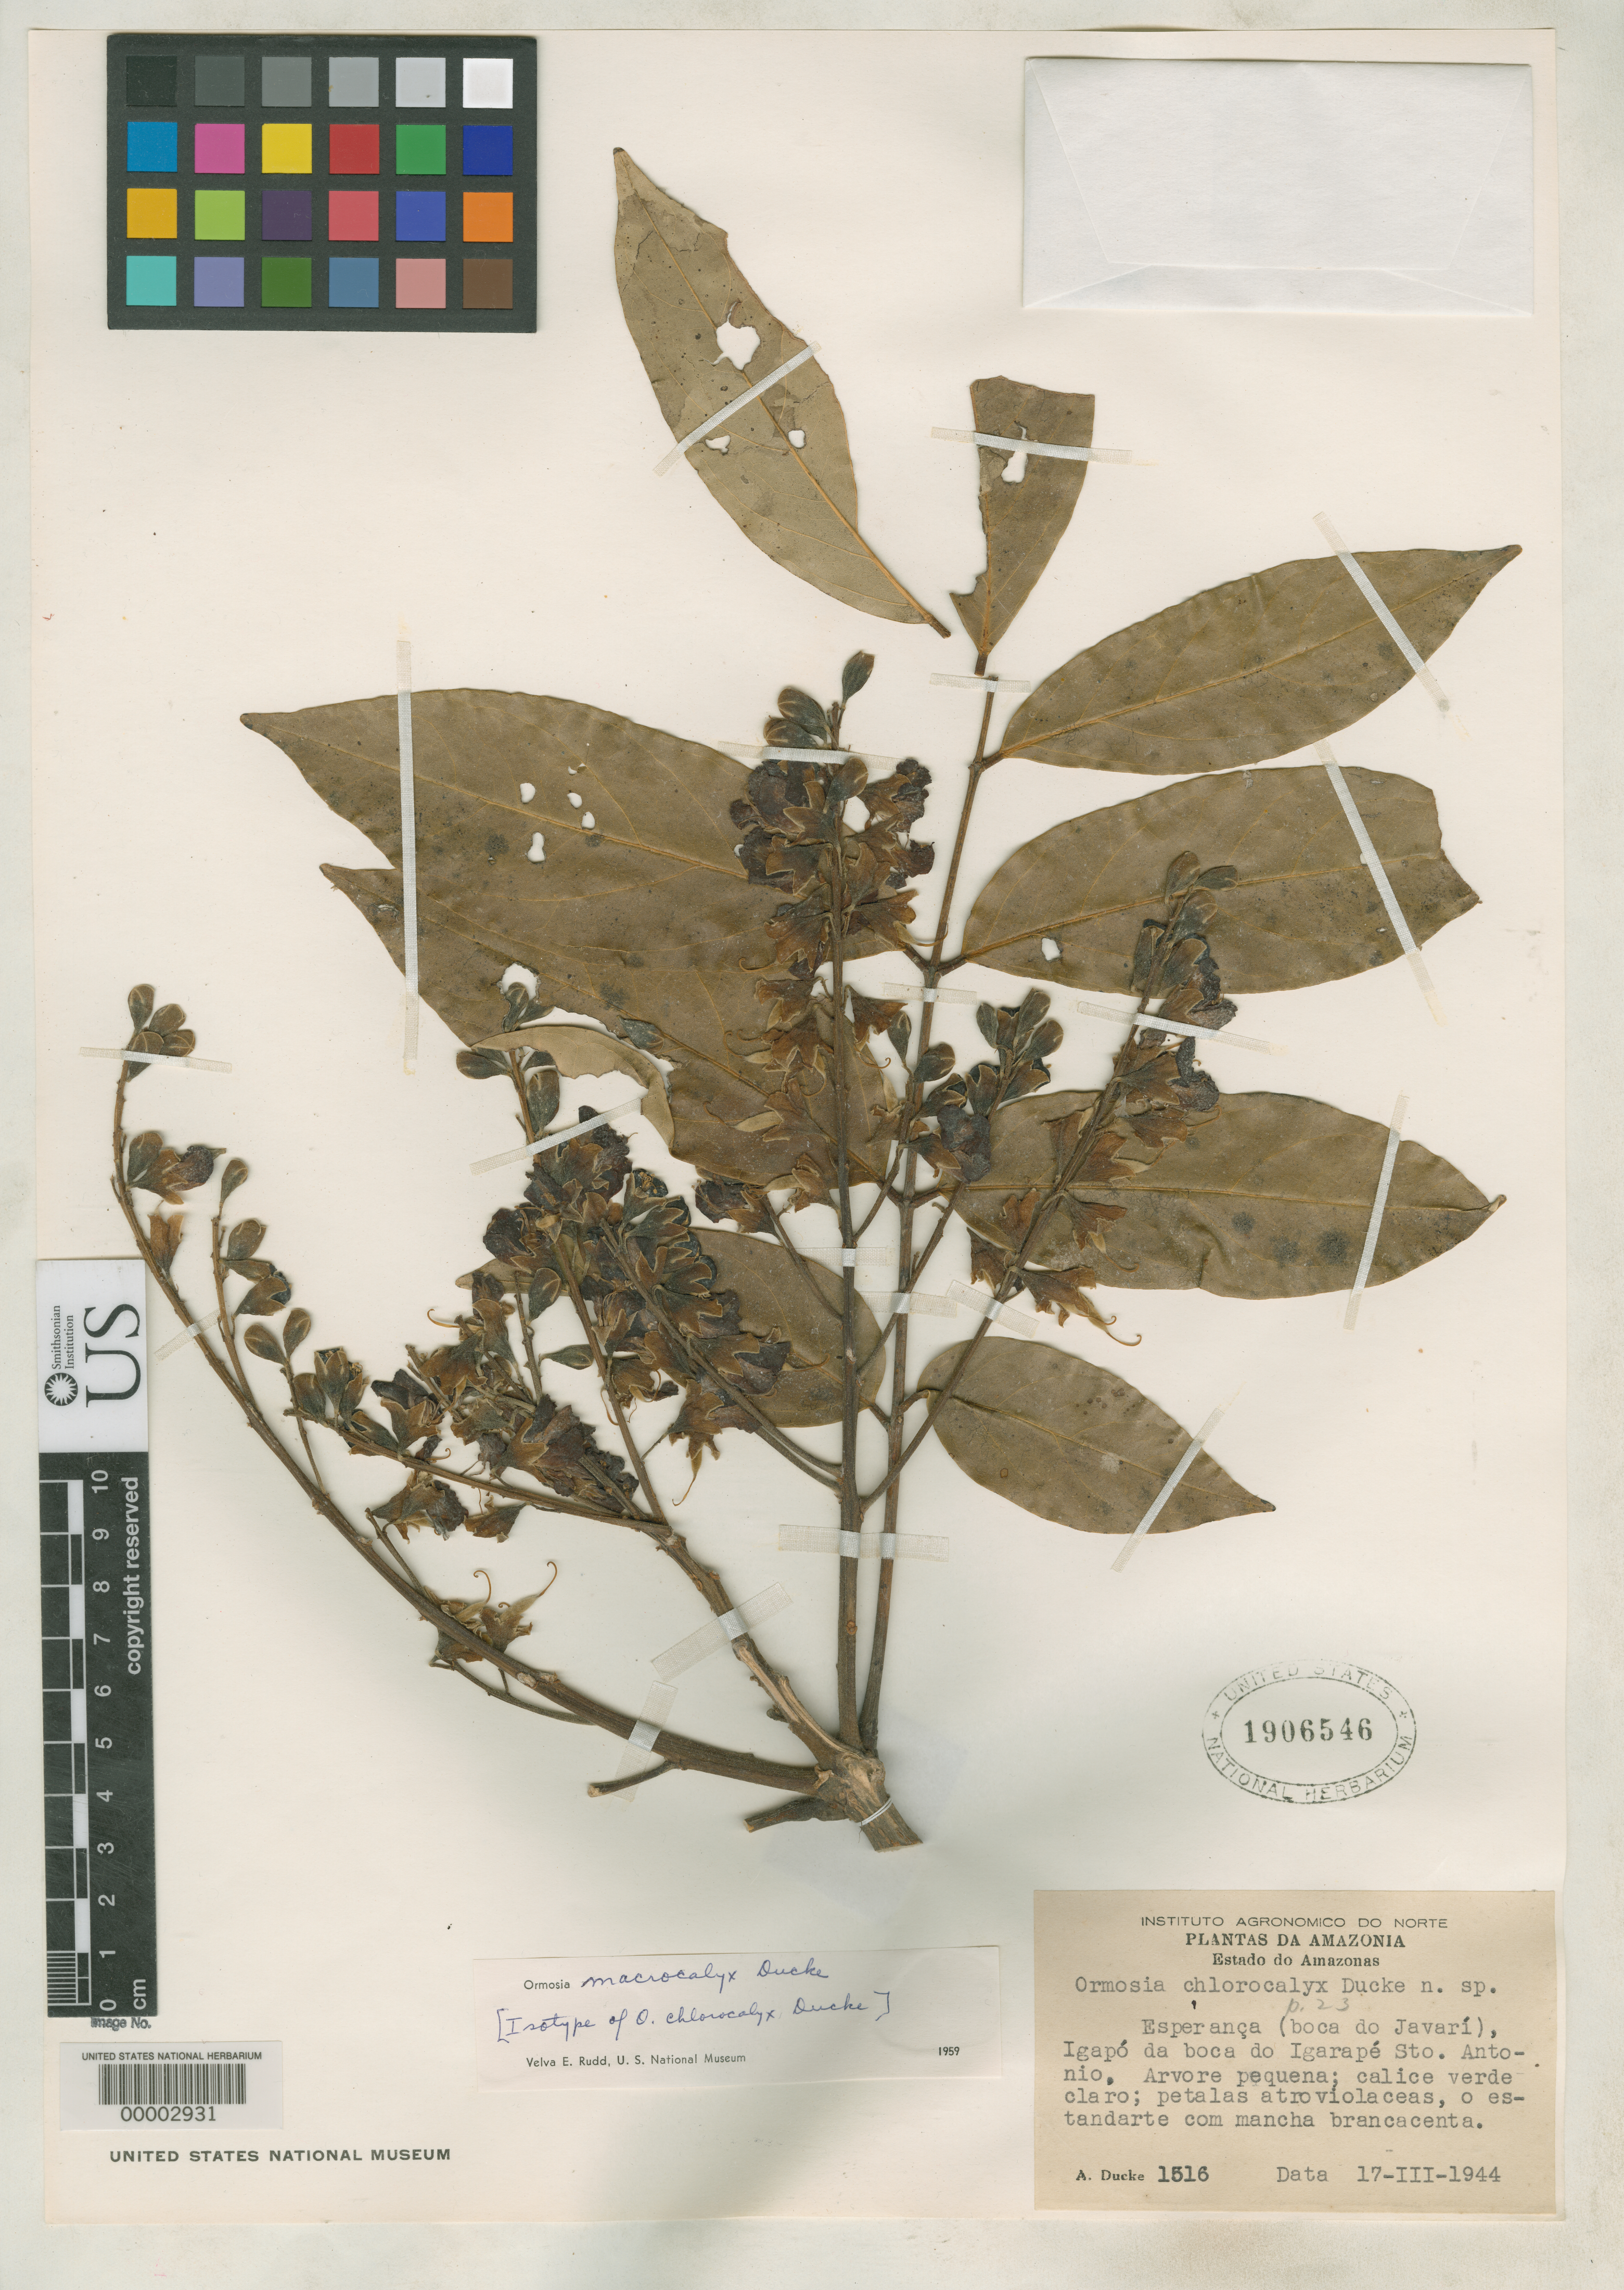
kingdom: Plantae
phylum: Tracheophyta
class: Magnoliopsida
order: Fabales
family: Fabaceae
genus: Ormosia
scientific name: Ormosia chlorocalyx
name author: Ducke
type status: Isotype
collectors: A. Ducke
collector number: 1516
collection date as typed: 17 Mar 1944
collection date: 1944-03-17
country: Brazil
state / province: Amazonas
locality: Esperanca, Igapo da Boca da Igarape Sto. Antonio.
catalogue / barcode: US 1906546